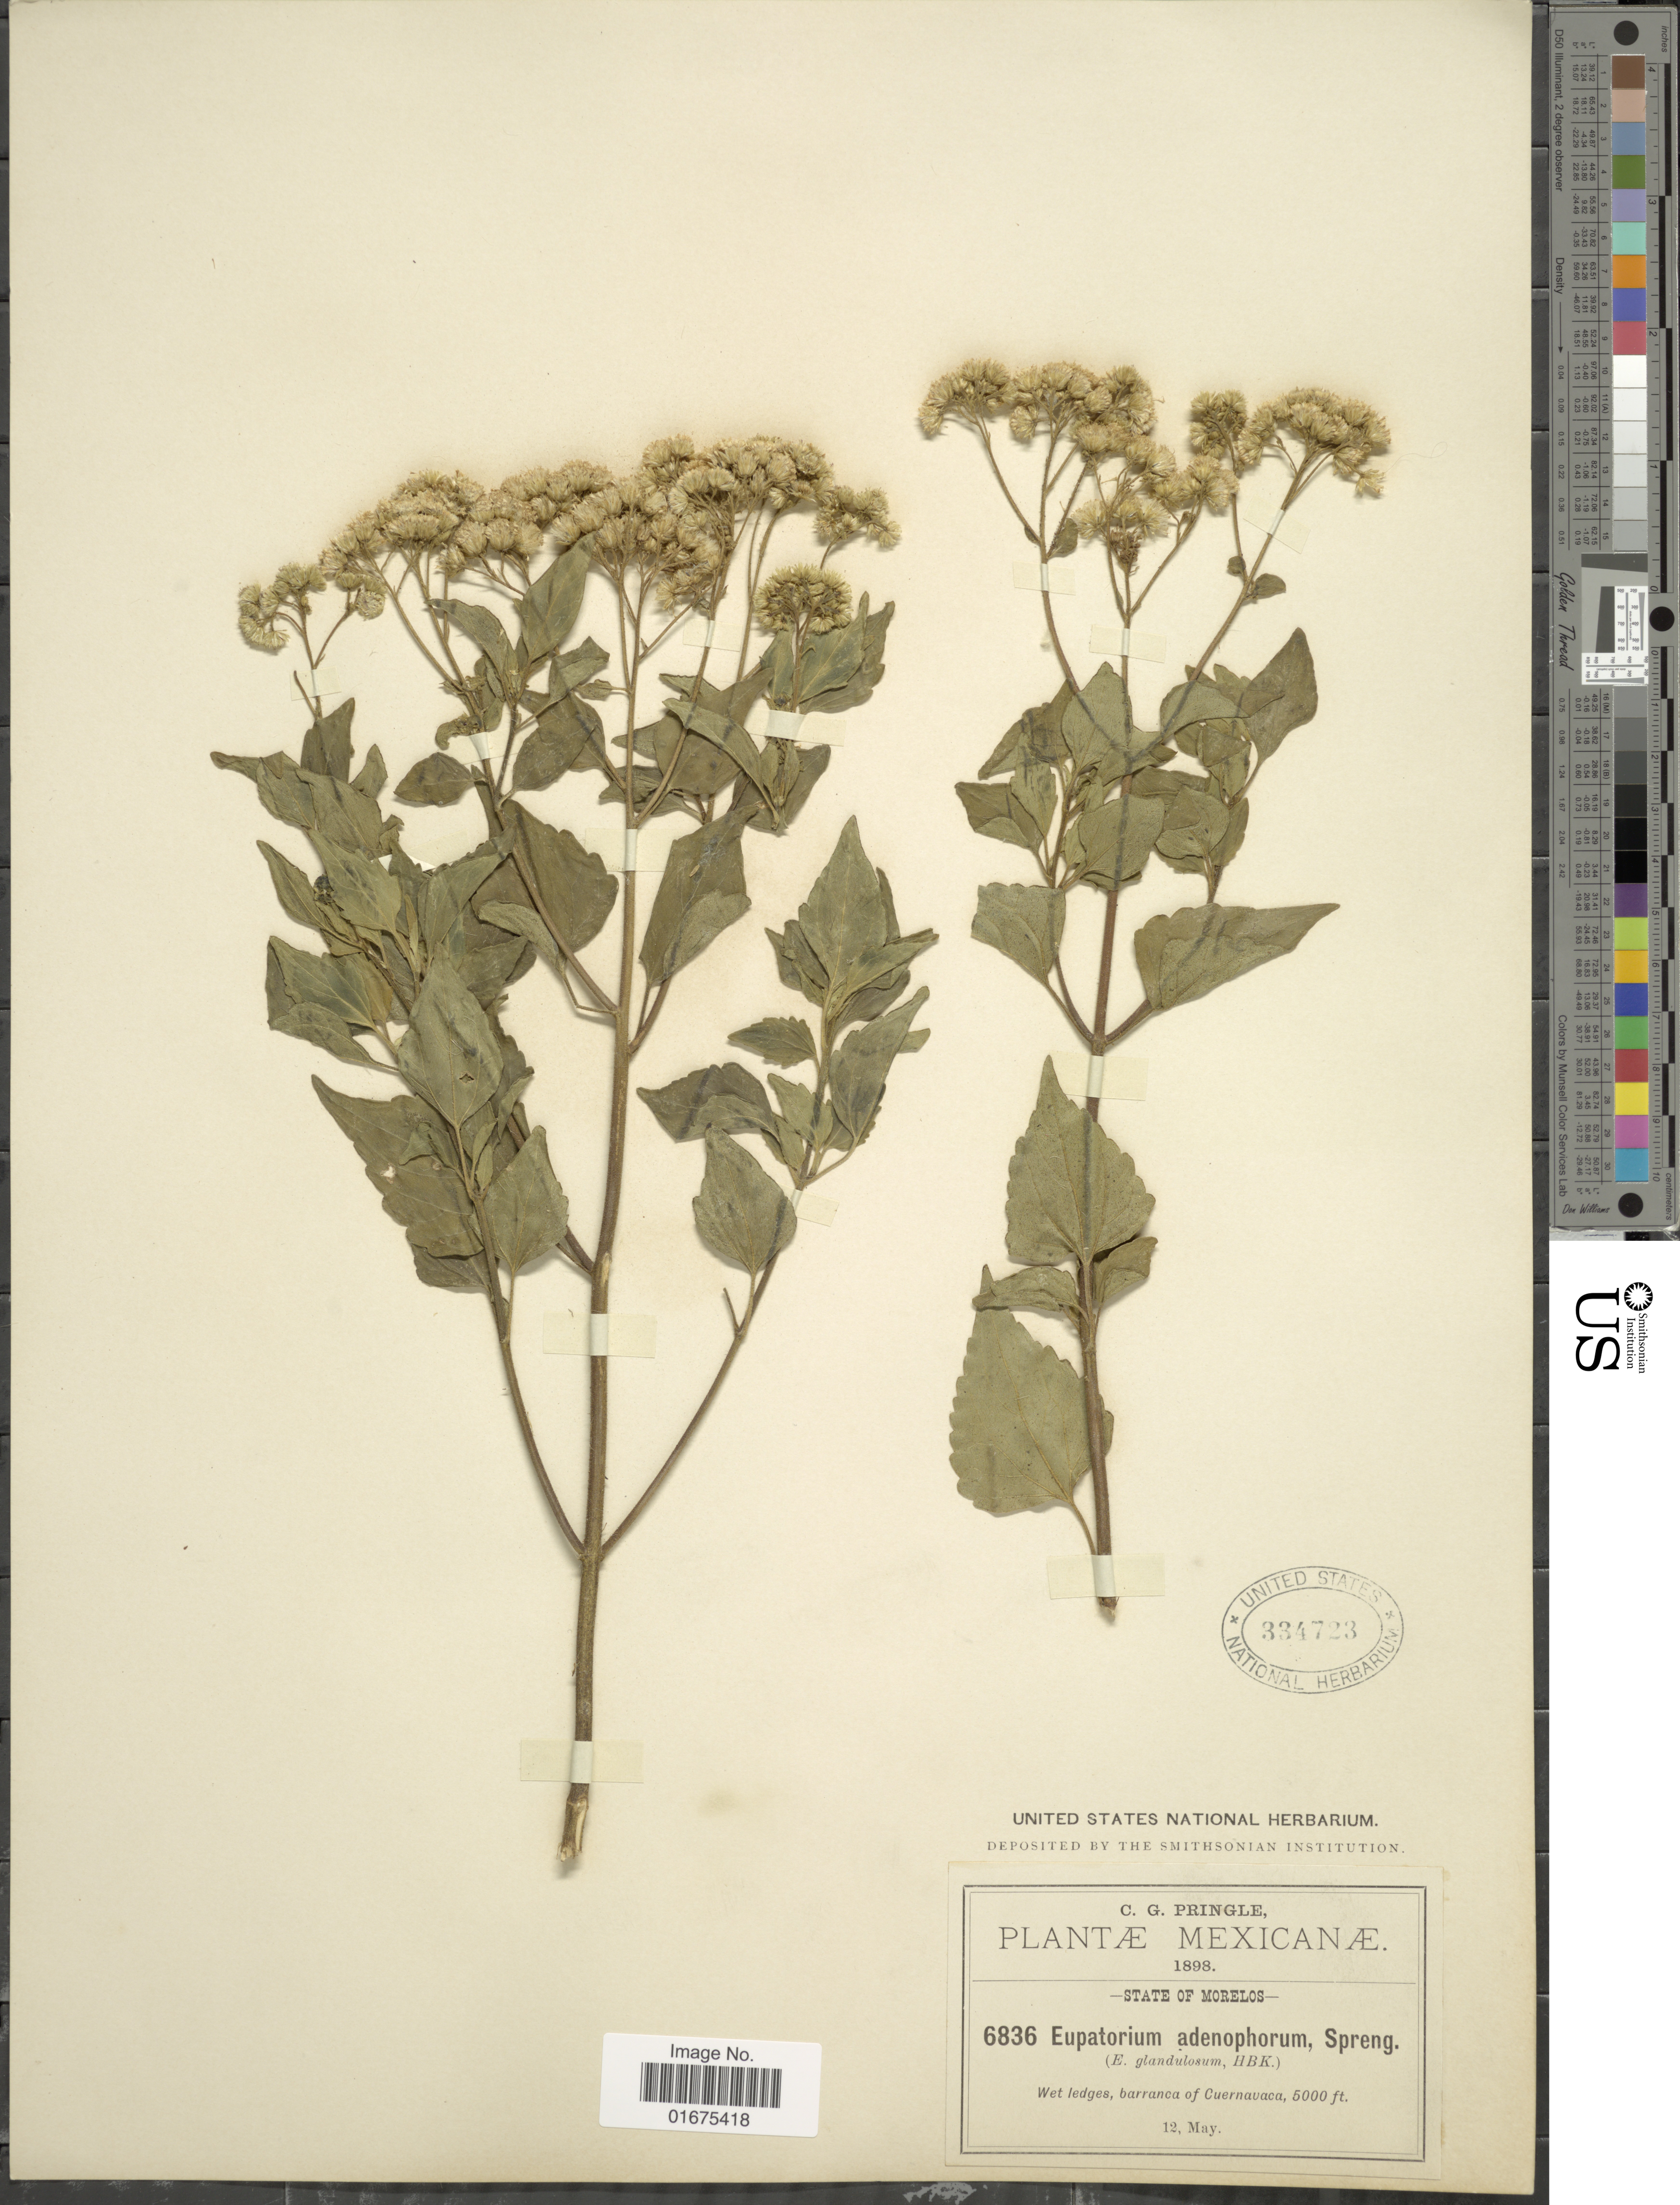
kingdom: Plantae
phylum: Tracheophyta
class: Magnoliopsida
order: Asterales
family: Asteraceae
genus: Ageratina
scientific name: Ageratina adenophora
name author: (Spreng.) R.M. King & H. Rob.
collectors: C. G. Pringle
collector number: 6836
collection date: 1898-05-12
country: Mexico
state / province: Morelos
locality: Wet ledges, barranca of Cuernavaca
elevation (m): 1524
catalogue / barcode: US 334723